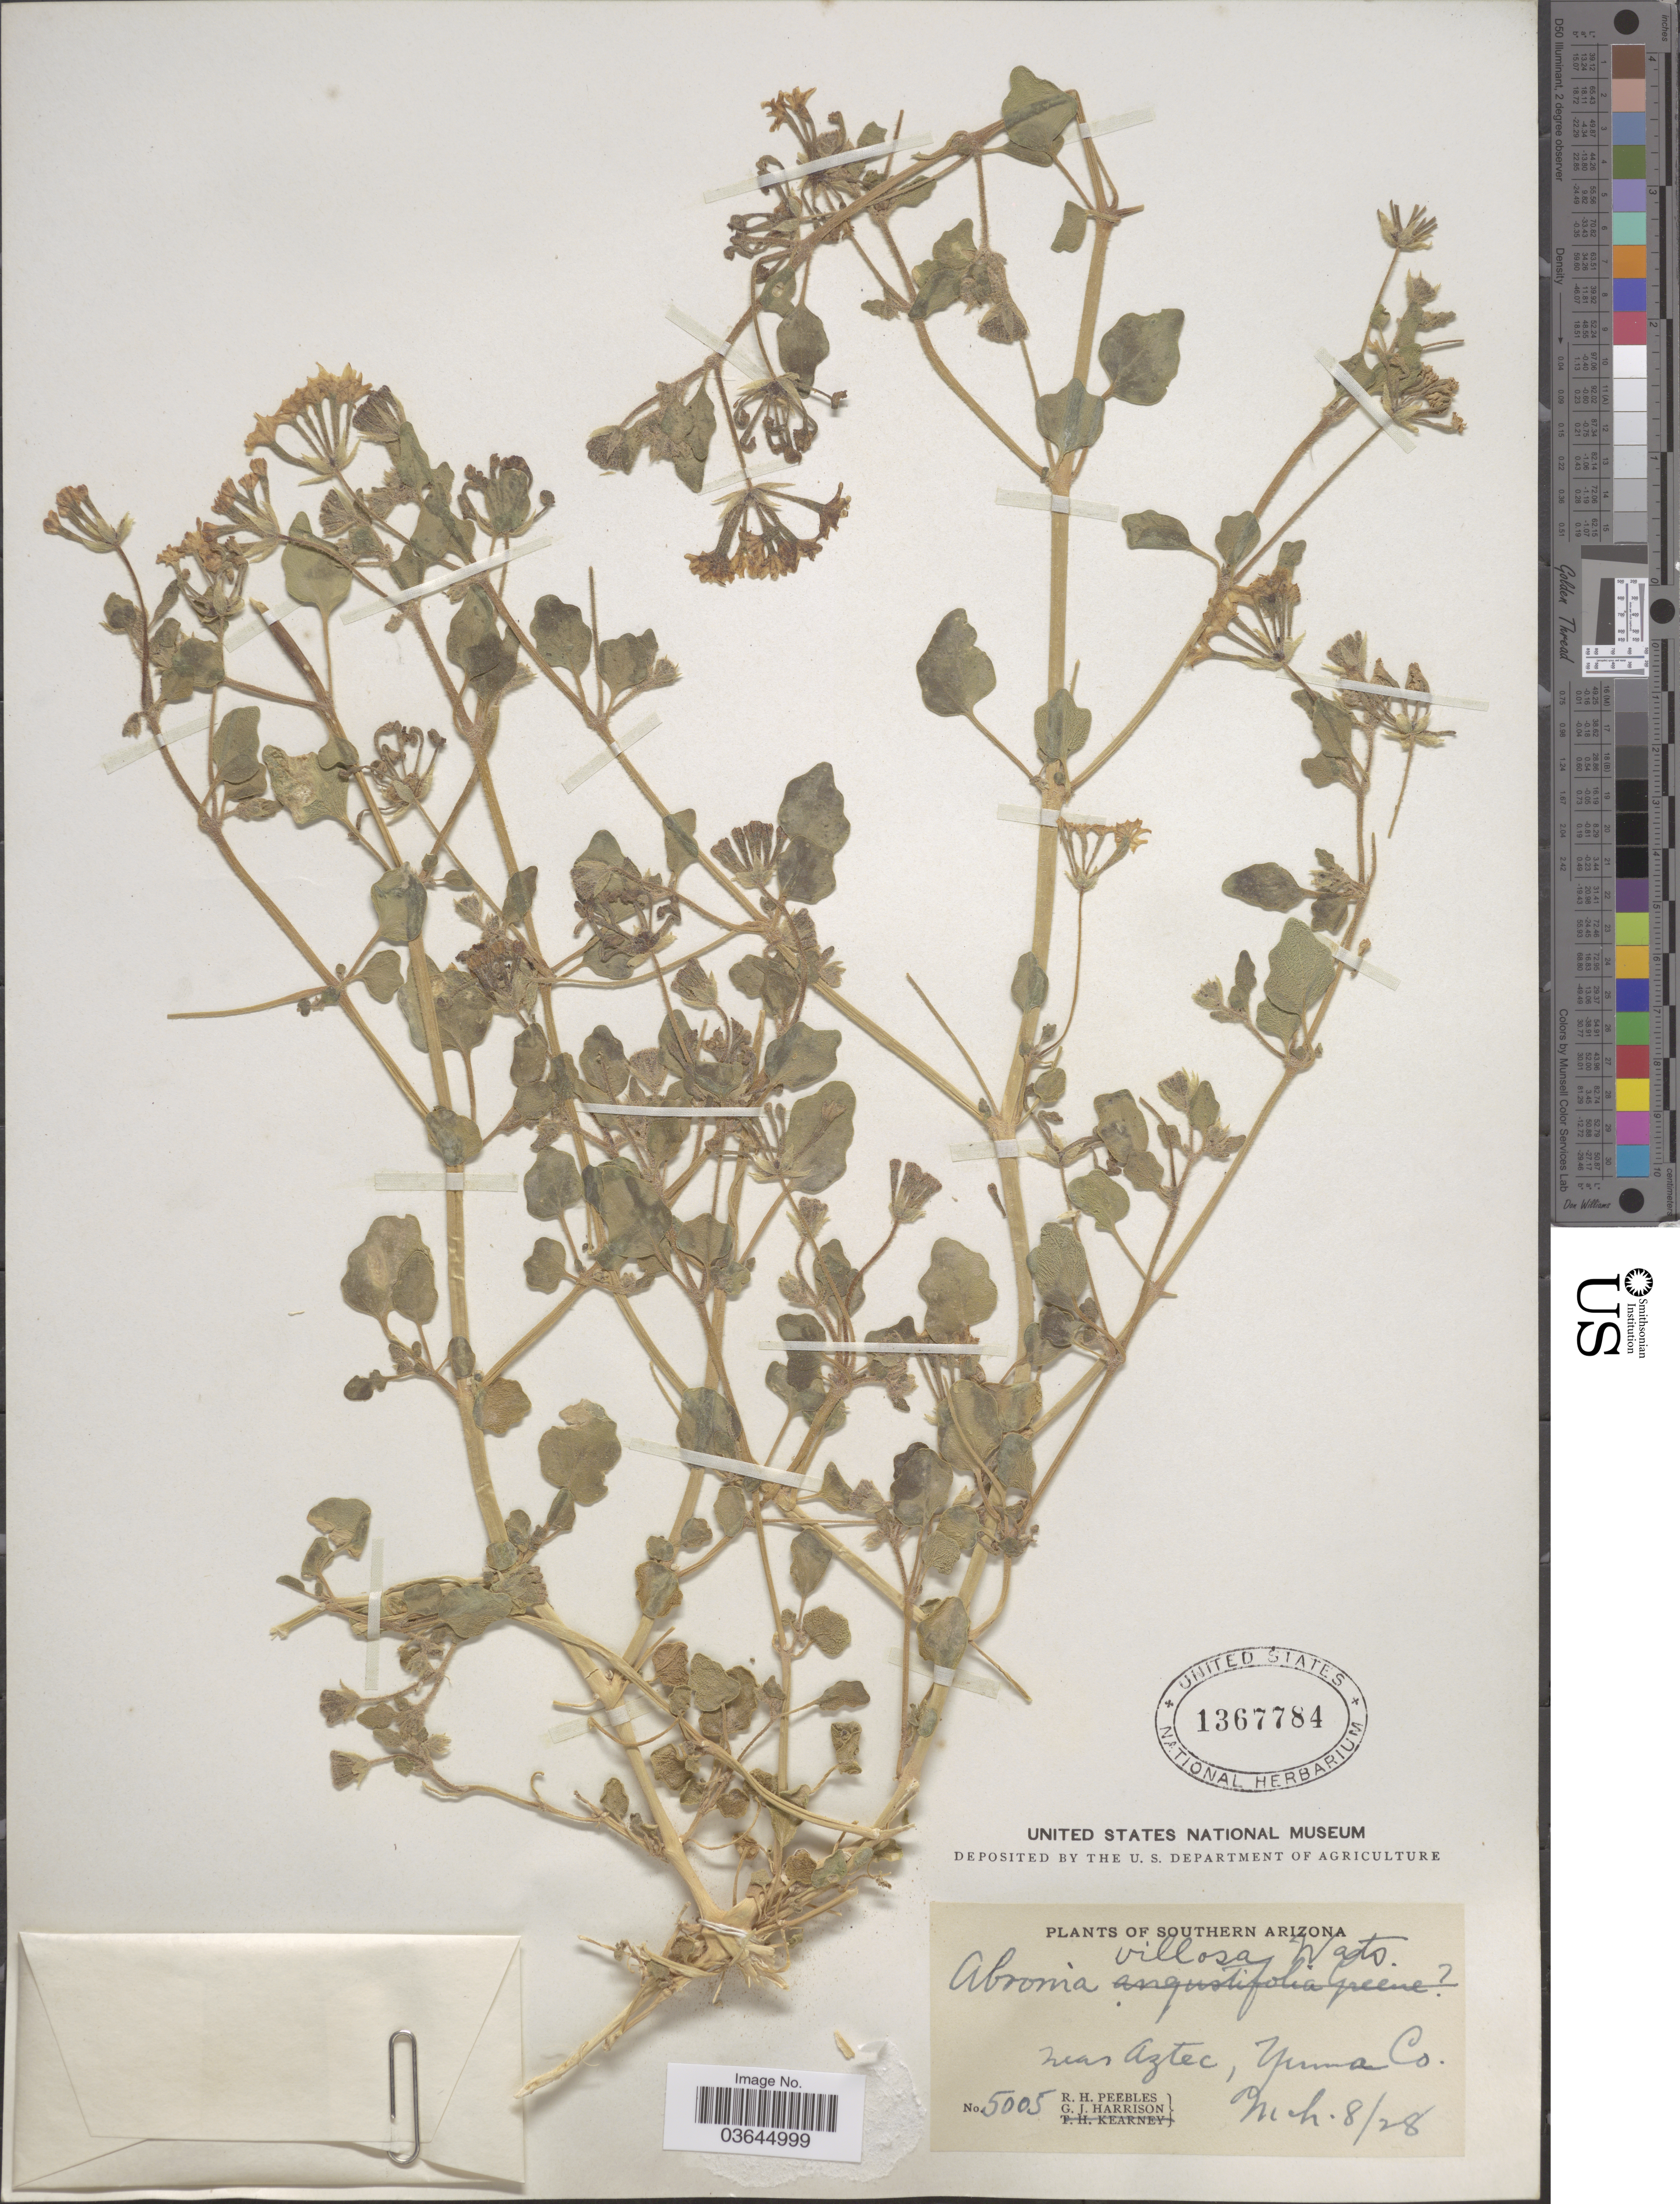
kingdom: Plantae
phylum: Tracheophyta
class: Magnoliopsida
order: Caryophyllales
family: Nyctaginaceae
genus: Abronia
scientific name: Abronia villosa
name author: S. Watson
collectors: R. H. Peebles & G. J. Harrison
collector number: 5005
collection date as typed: Transcribed d/m/y: 8/3/28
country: United States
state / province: Arizona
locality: Southern Arizona. Near Aztec, Yuma Co.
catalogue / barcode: US 1367784